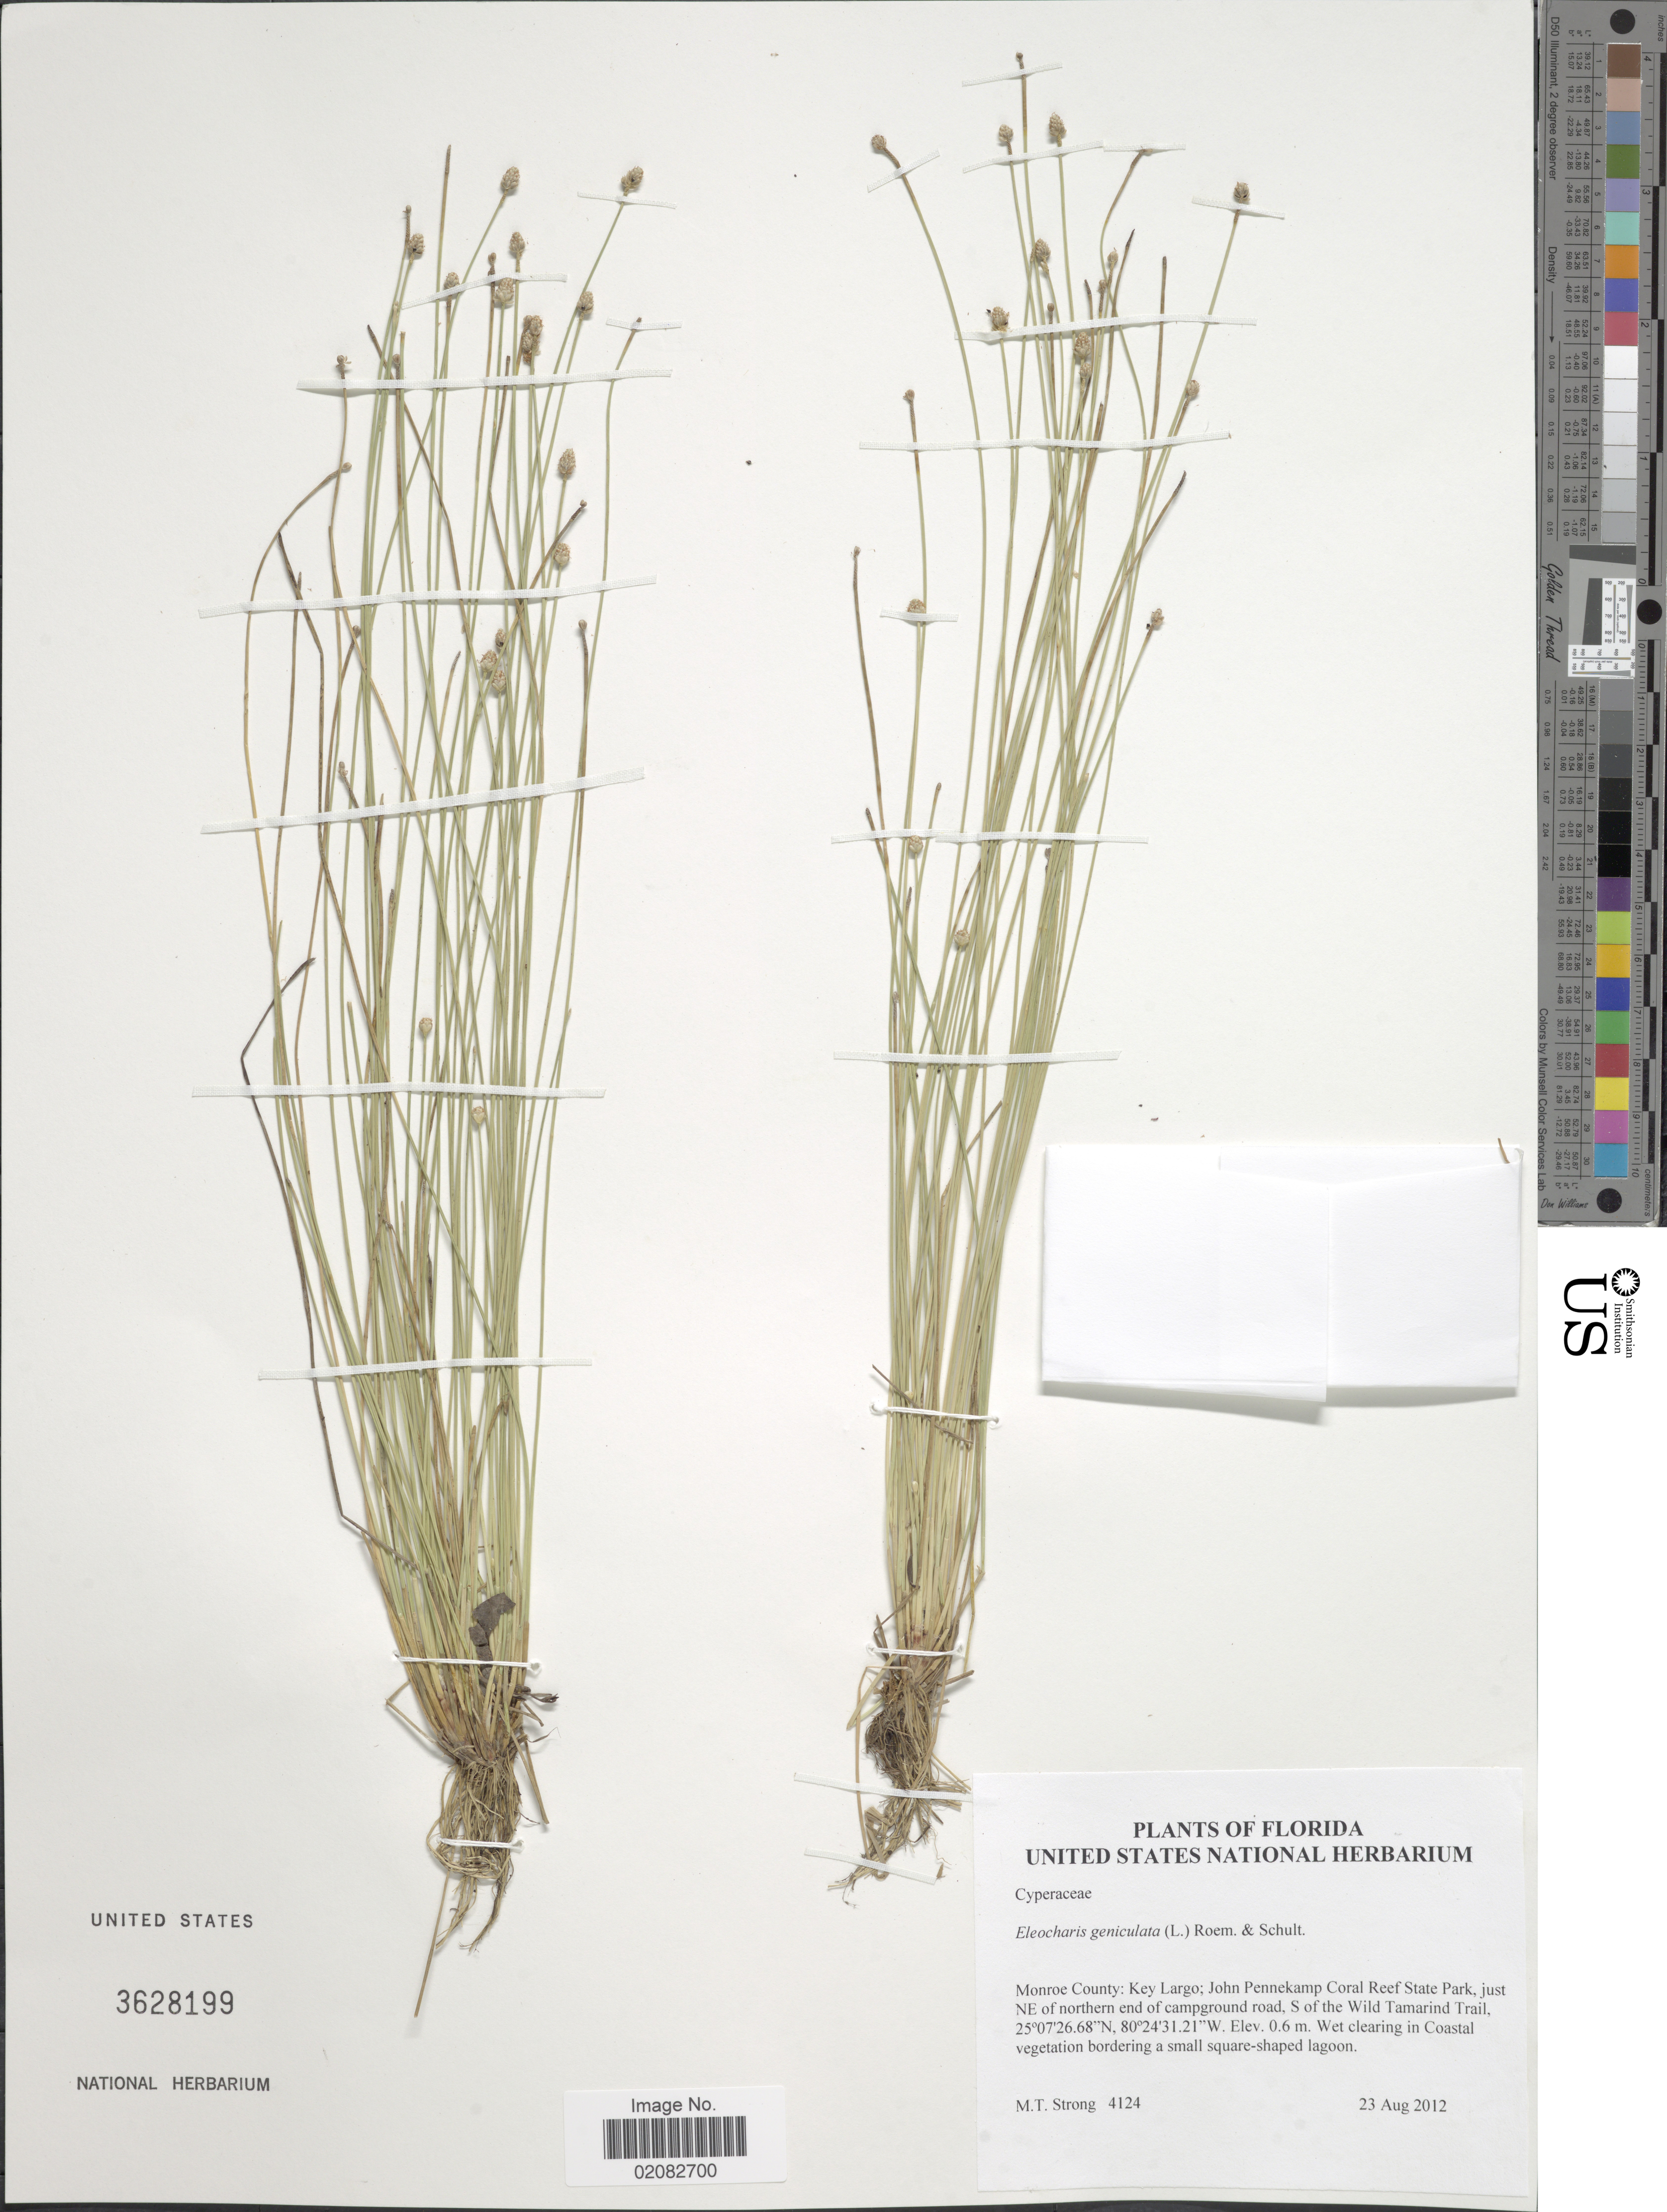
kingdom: Plantae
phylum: Tracheophyta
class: Liliopsida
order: Poales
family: Cyperaceae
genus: Eleocharis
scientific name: Eleocharis geniculata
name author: (L.) Roem. & Schult.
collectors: M. T. Strong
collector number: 4124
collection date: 2012-08-23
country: United States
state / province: Florida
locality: Monroe County: Key Largo; John Pennekamp Coral Reef State Park, just NE of northern end of campground road, S of the Wild Tamarind Trail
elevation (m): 6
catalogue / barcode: US 3628199